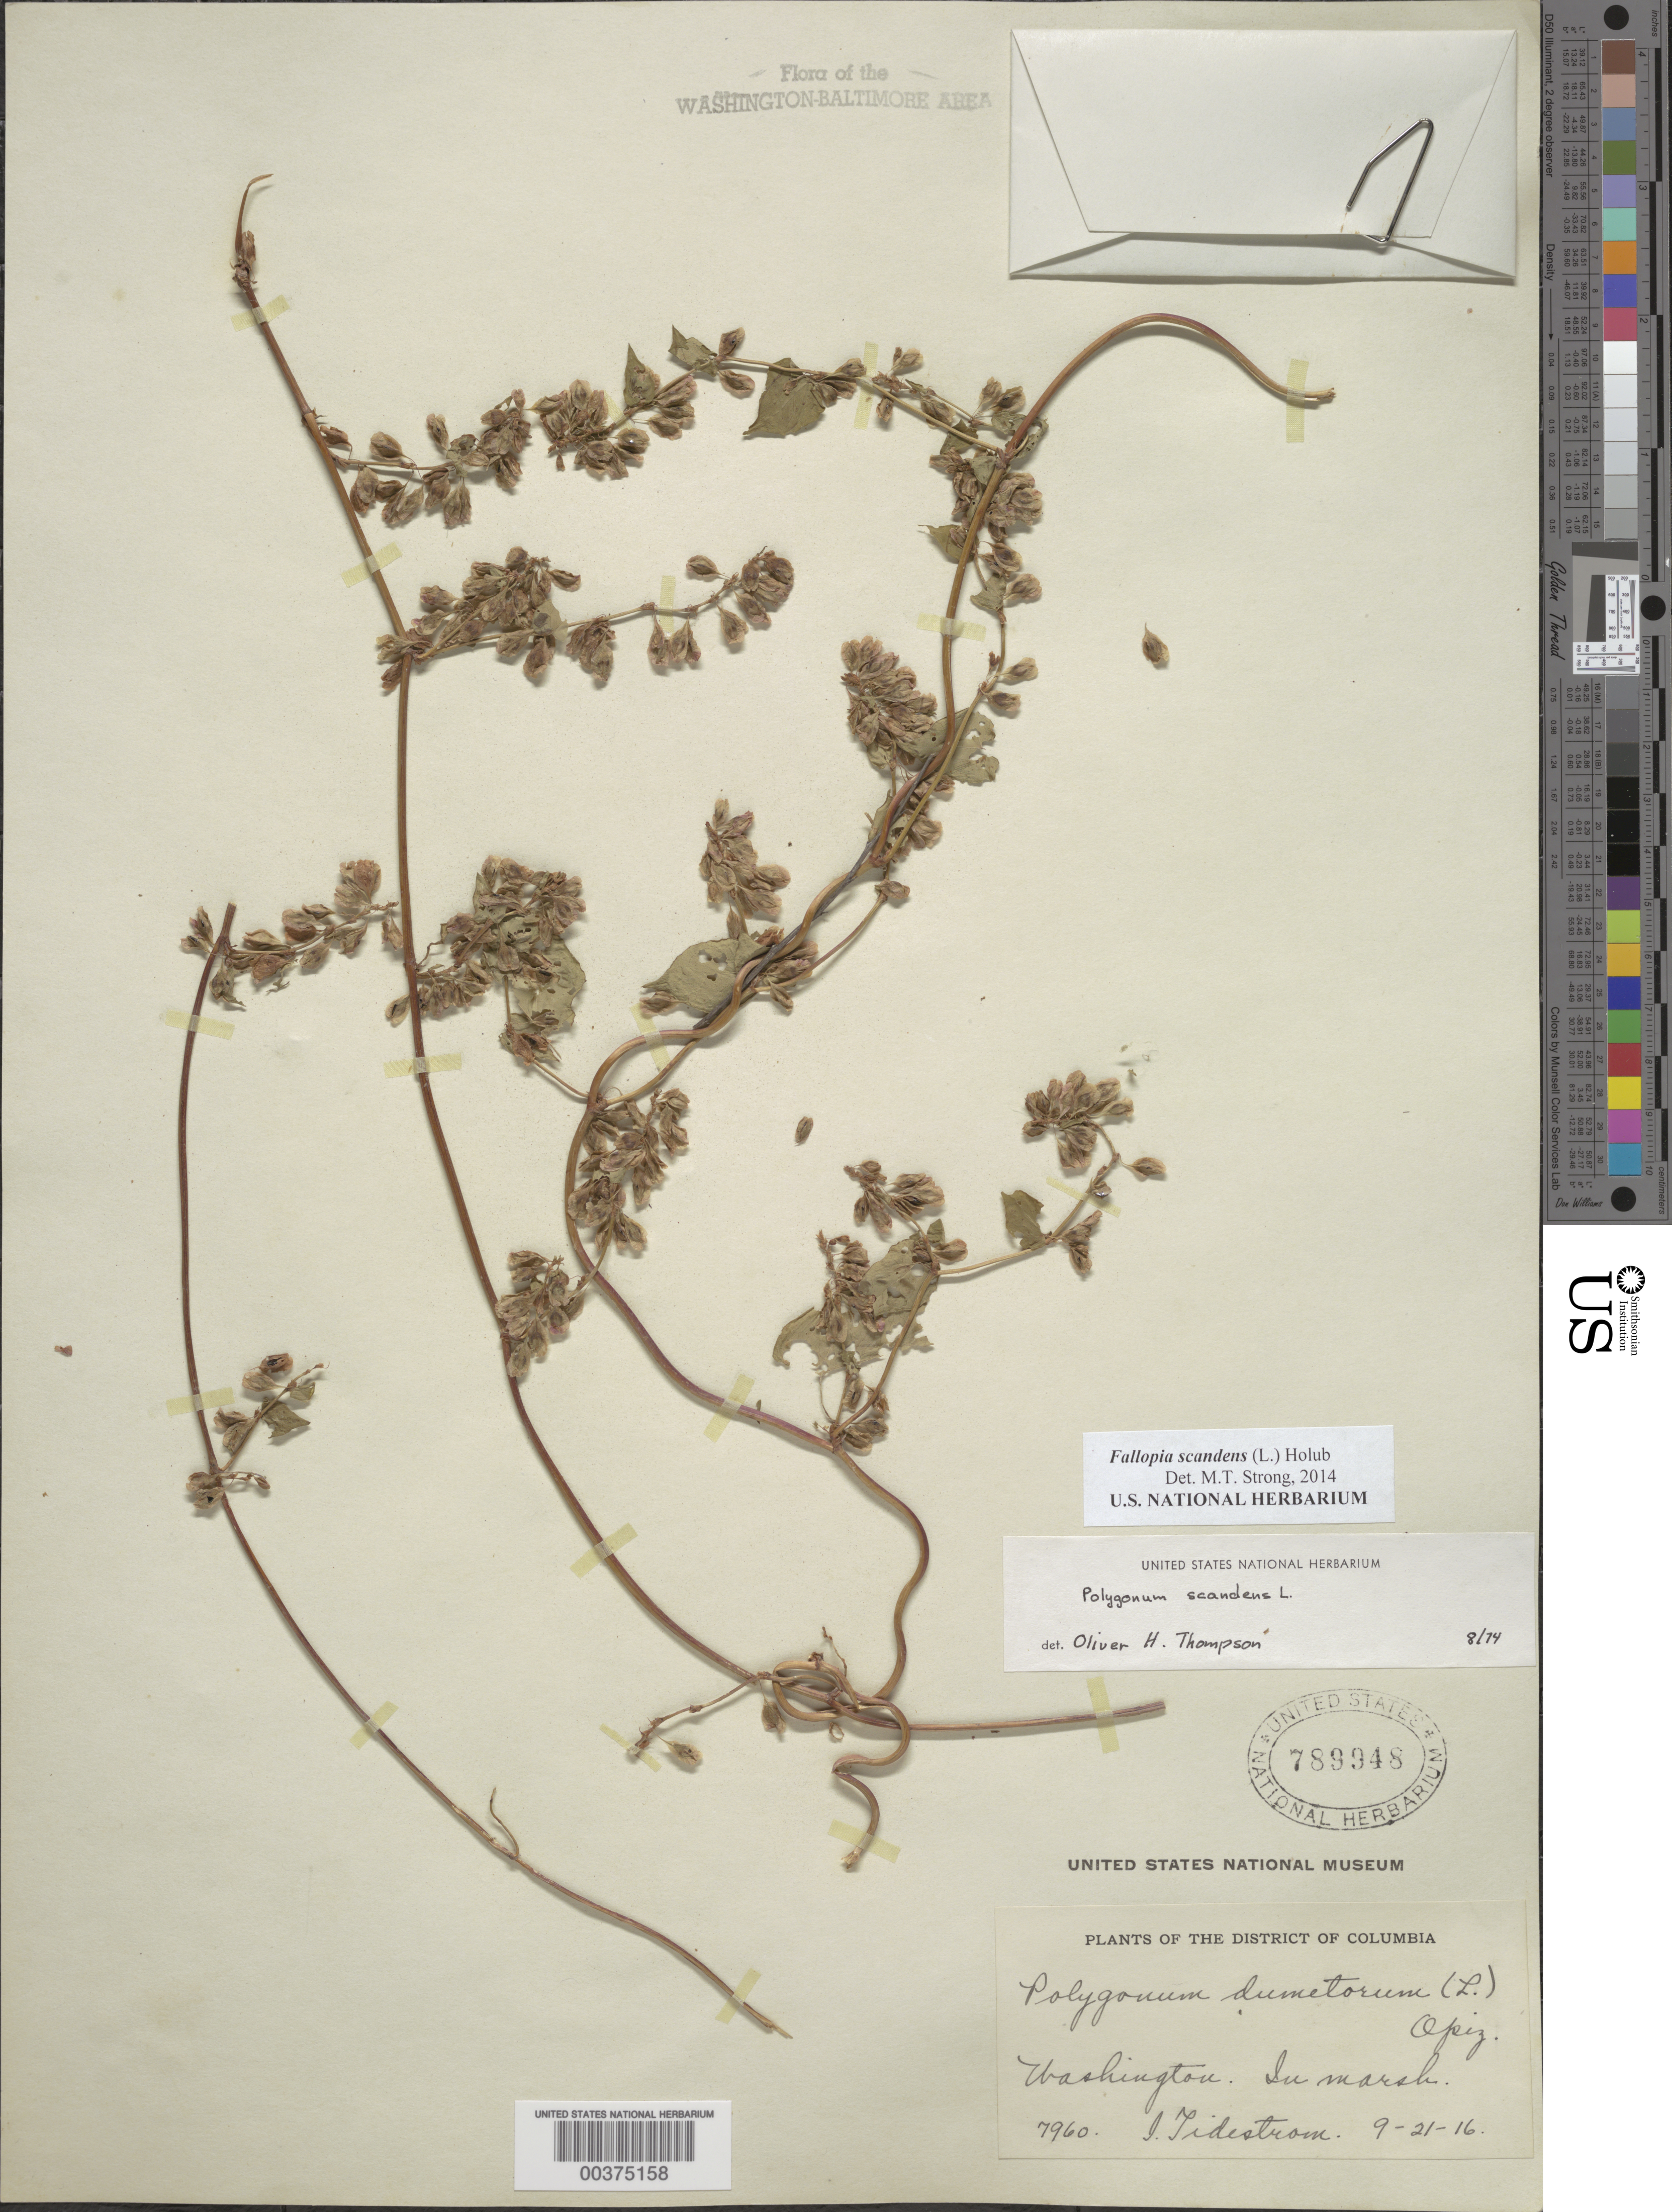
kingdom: Plantae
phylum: Tracheophyta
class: Magnoliopsida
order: Caryophyllales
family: Polygonaceae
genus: Fallopia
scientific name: Fallopia scandens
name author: (L.) Holub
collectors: I. F. Tidestrom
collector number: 7960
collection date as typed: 21 Sep 1916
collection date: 1916-09-21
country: United States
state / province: District of Columbia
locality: Marsh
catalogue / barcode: US 789948